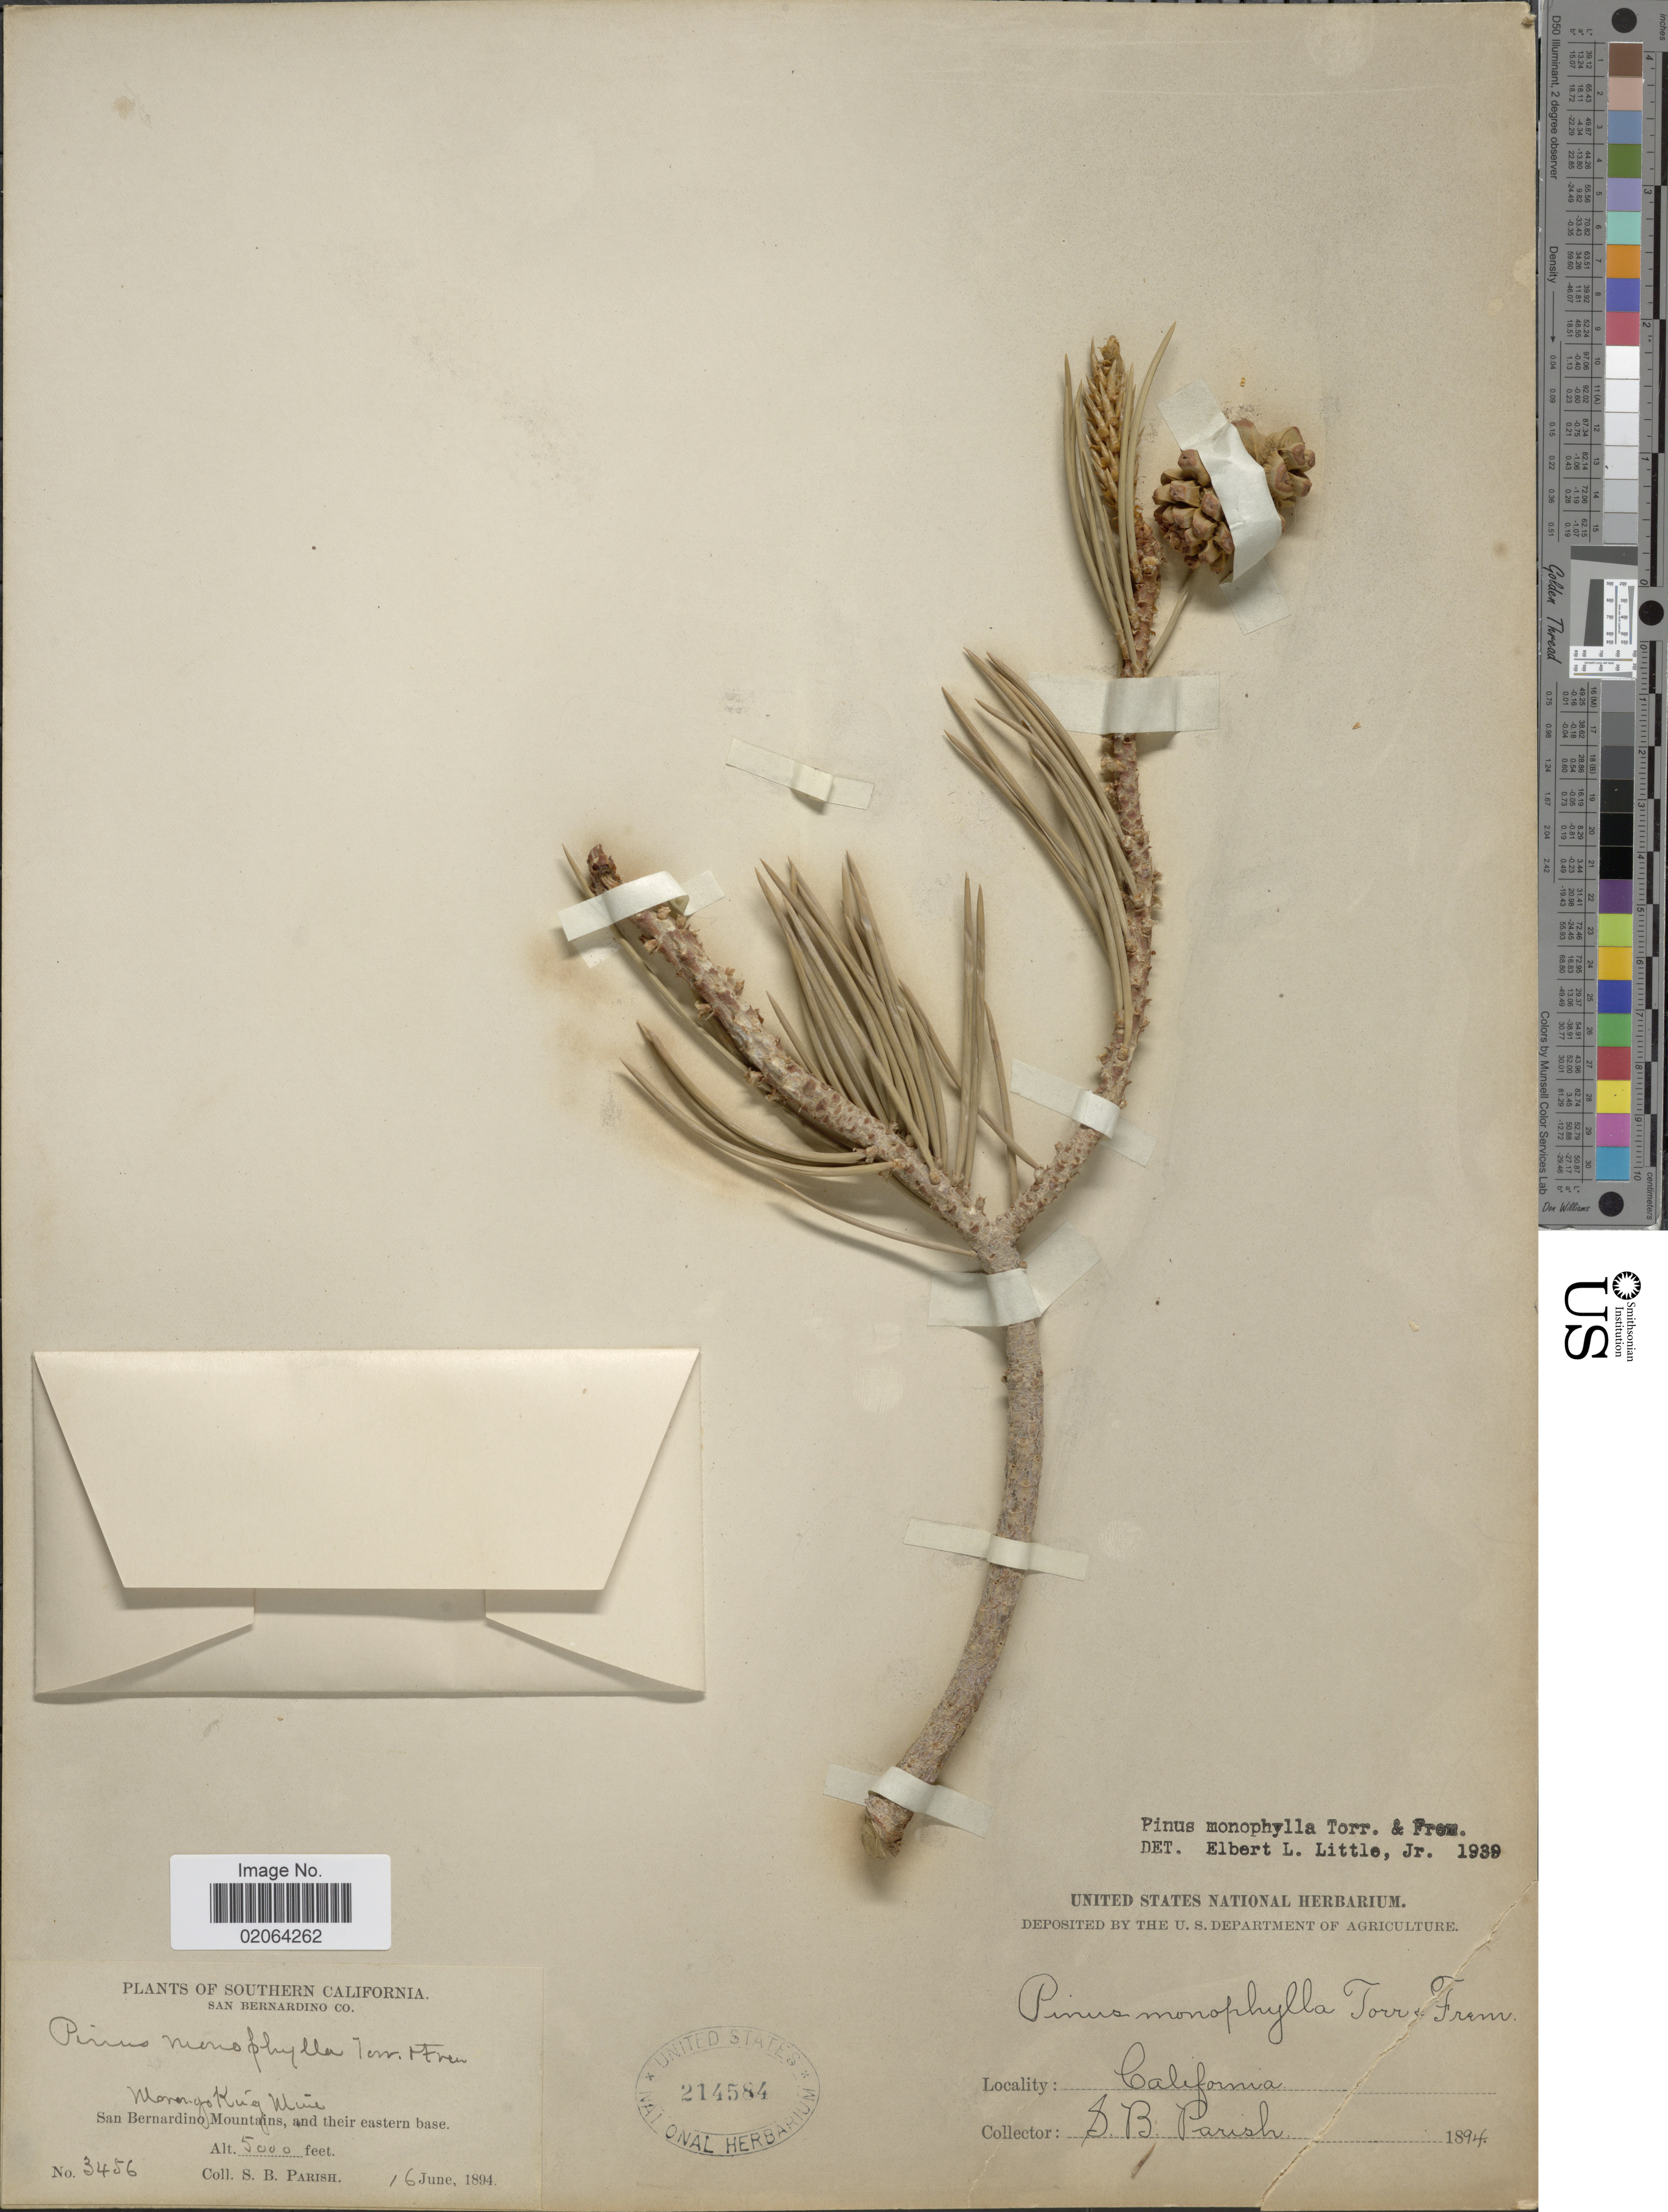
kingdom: Plantae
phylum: Tracheophyta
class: Pinopsida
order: Pinales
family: Pinaceae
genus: Pinus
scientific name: Pinus monophylla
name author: Torr. & Frém.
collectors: S. B. Parish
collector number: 3456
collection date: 1894-06-16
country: United States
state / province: California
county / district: San Bernardino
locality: Southern California, San Bernardino Co. San Bernardino Mountains, and their eastern base. Morongo King Mine.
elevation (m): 1524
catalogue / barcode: US 214584